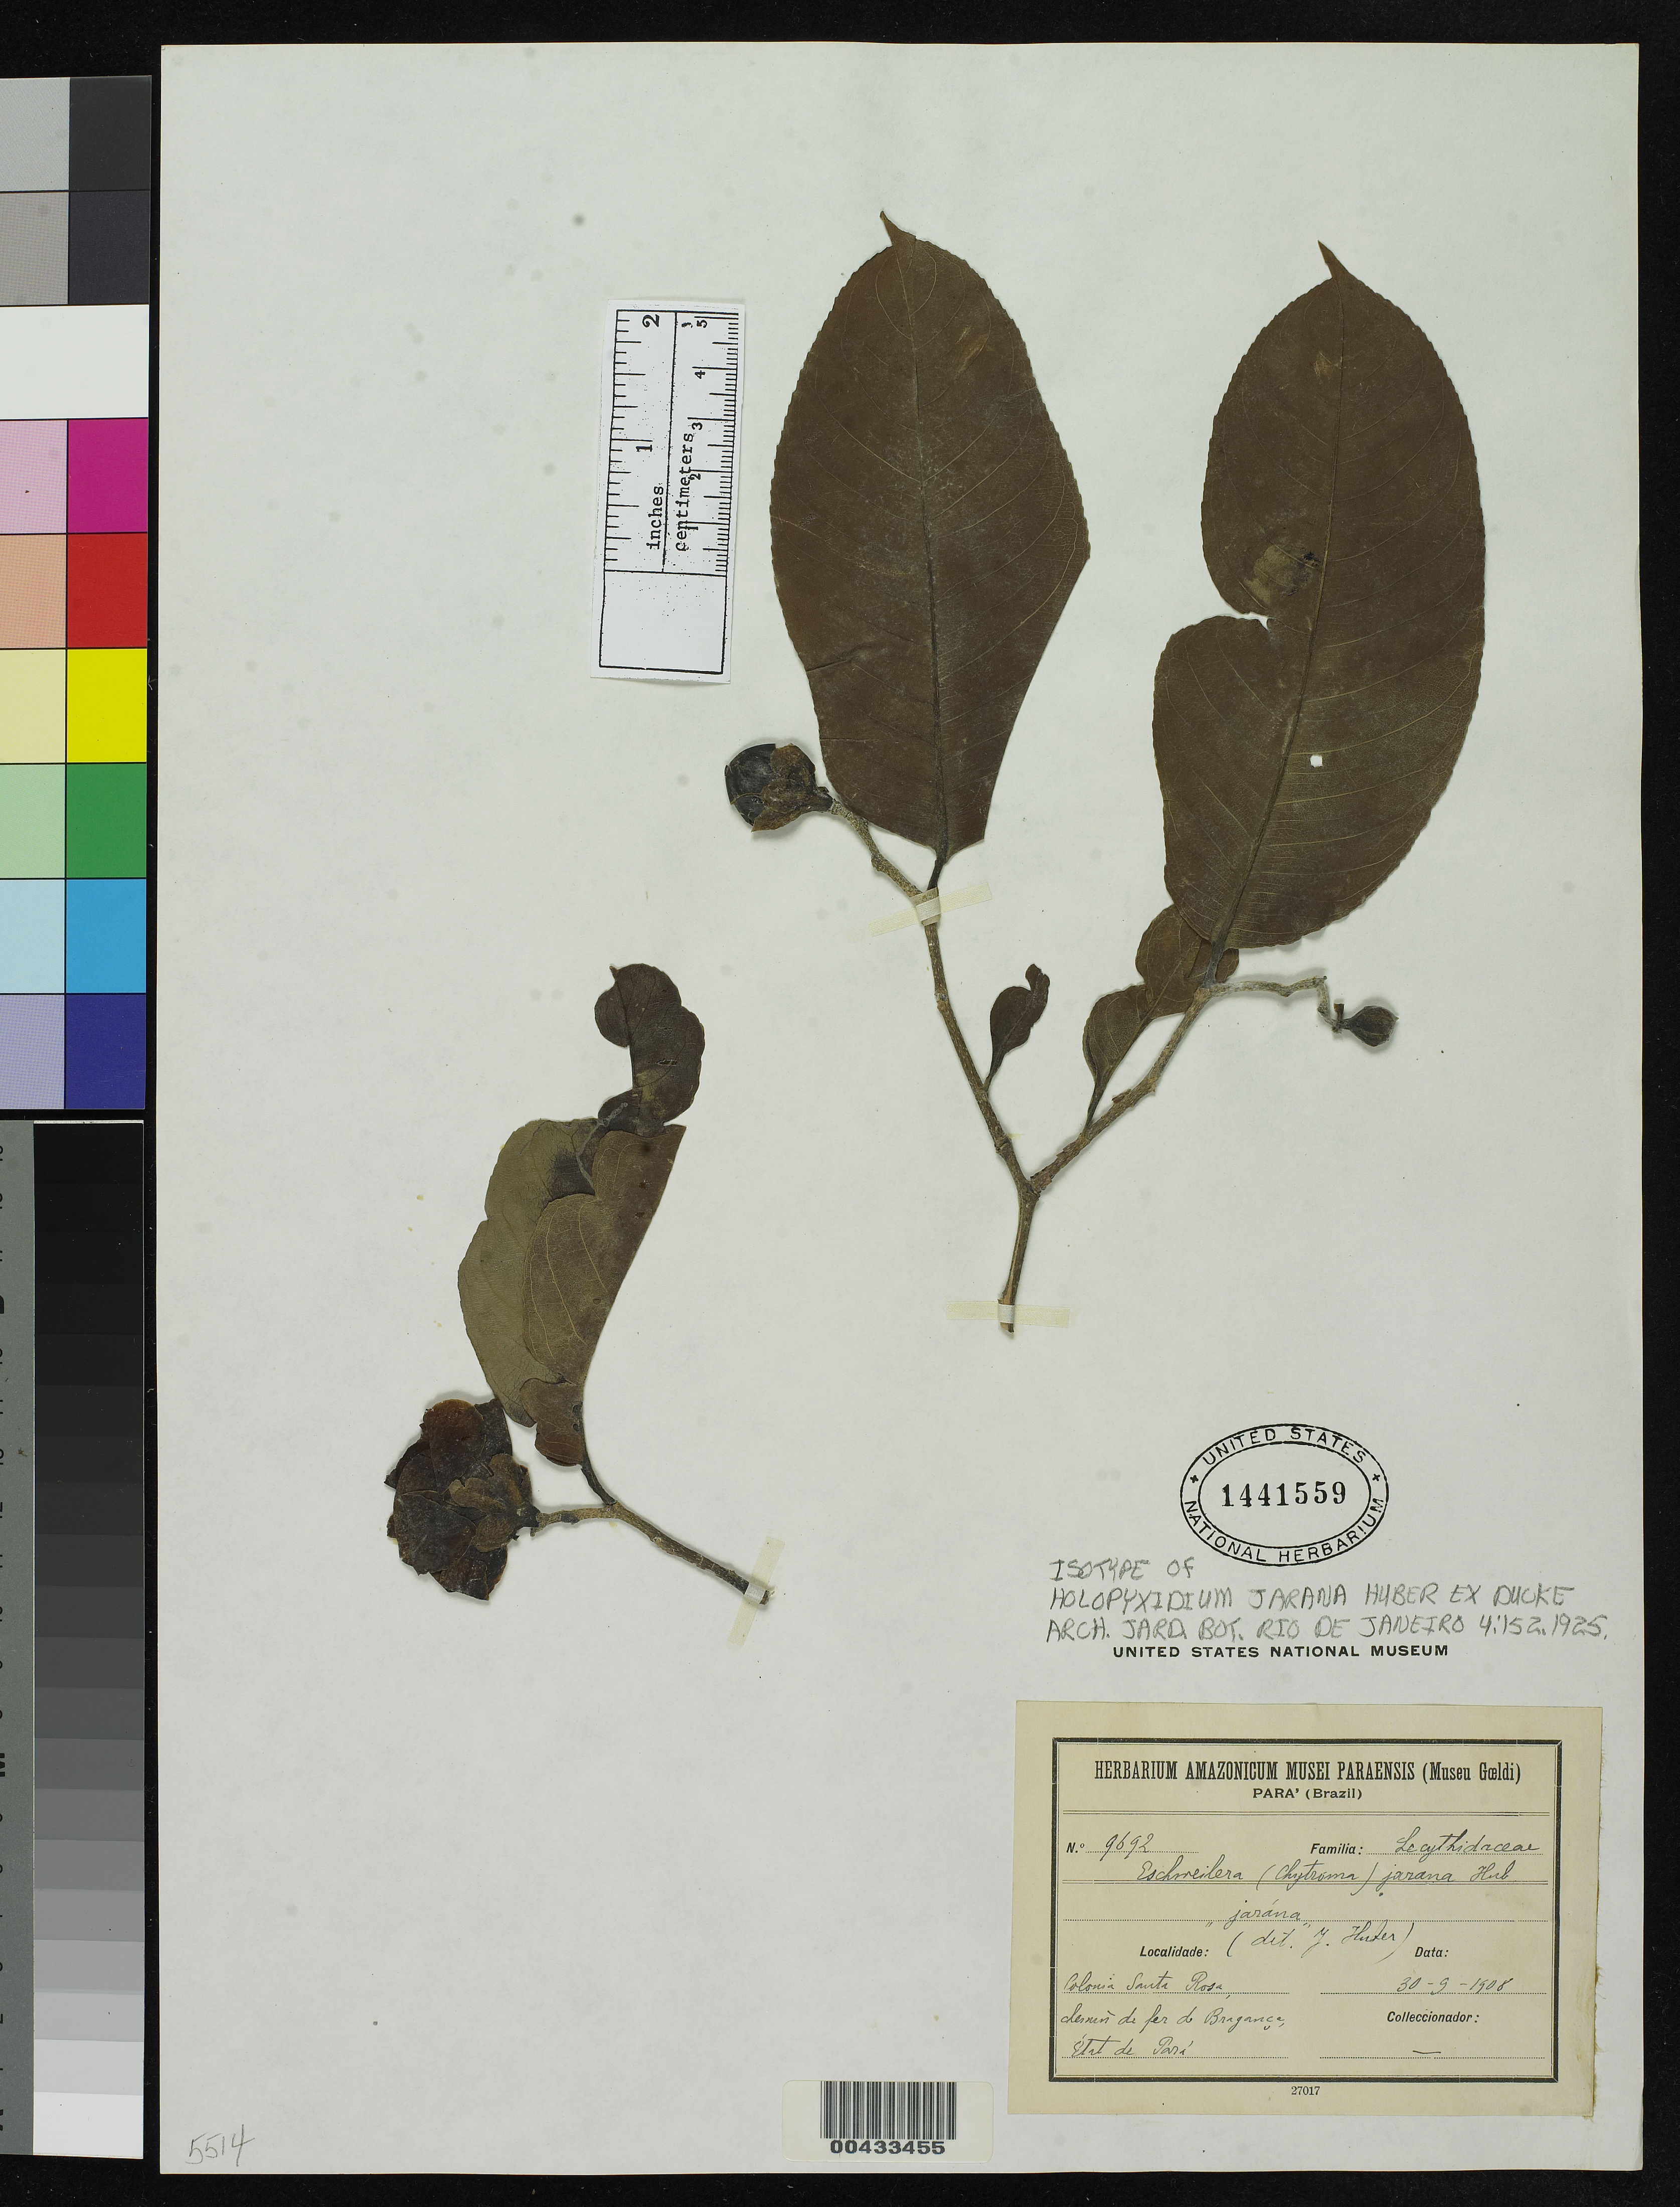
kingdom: Plantae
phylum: Tracheophyta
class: Magnoliopsida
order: Ericales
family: Lecythidaceae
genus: Holopyxidium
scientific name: Holopyxidium jarana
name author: Huber ex Ducke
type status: Isotype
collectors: ex herb. Para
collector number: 9692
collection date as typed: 30 Sep 1908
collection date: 1908-09-30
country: Brazil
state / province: Pará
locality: Belem et Braganca, Santa Rosa.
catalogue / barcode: US 1441559